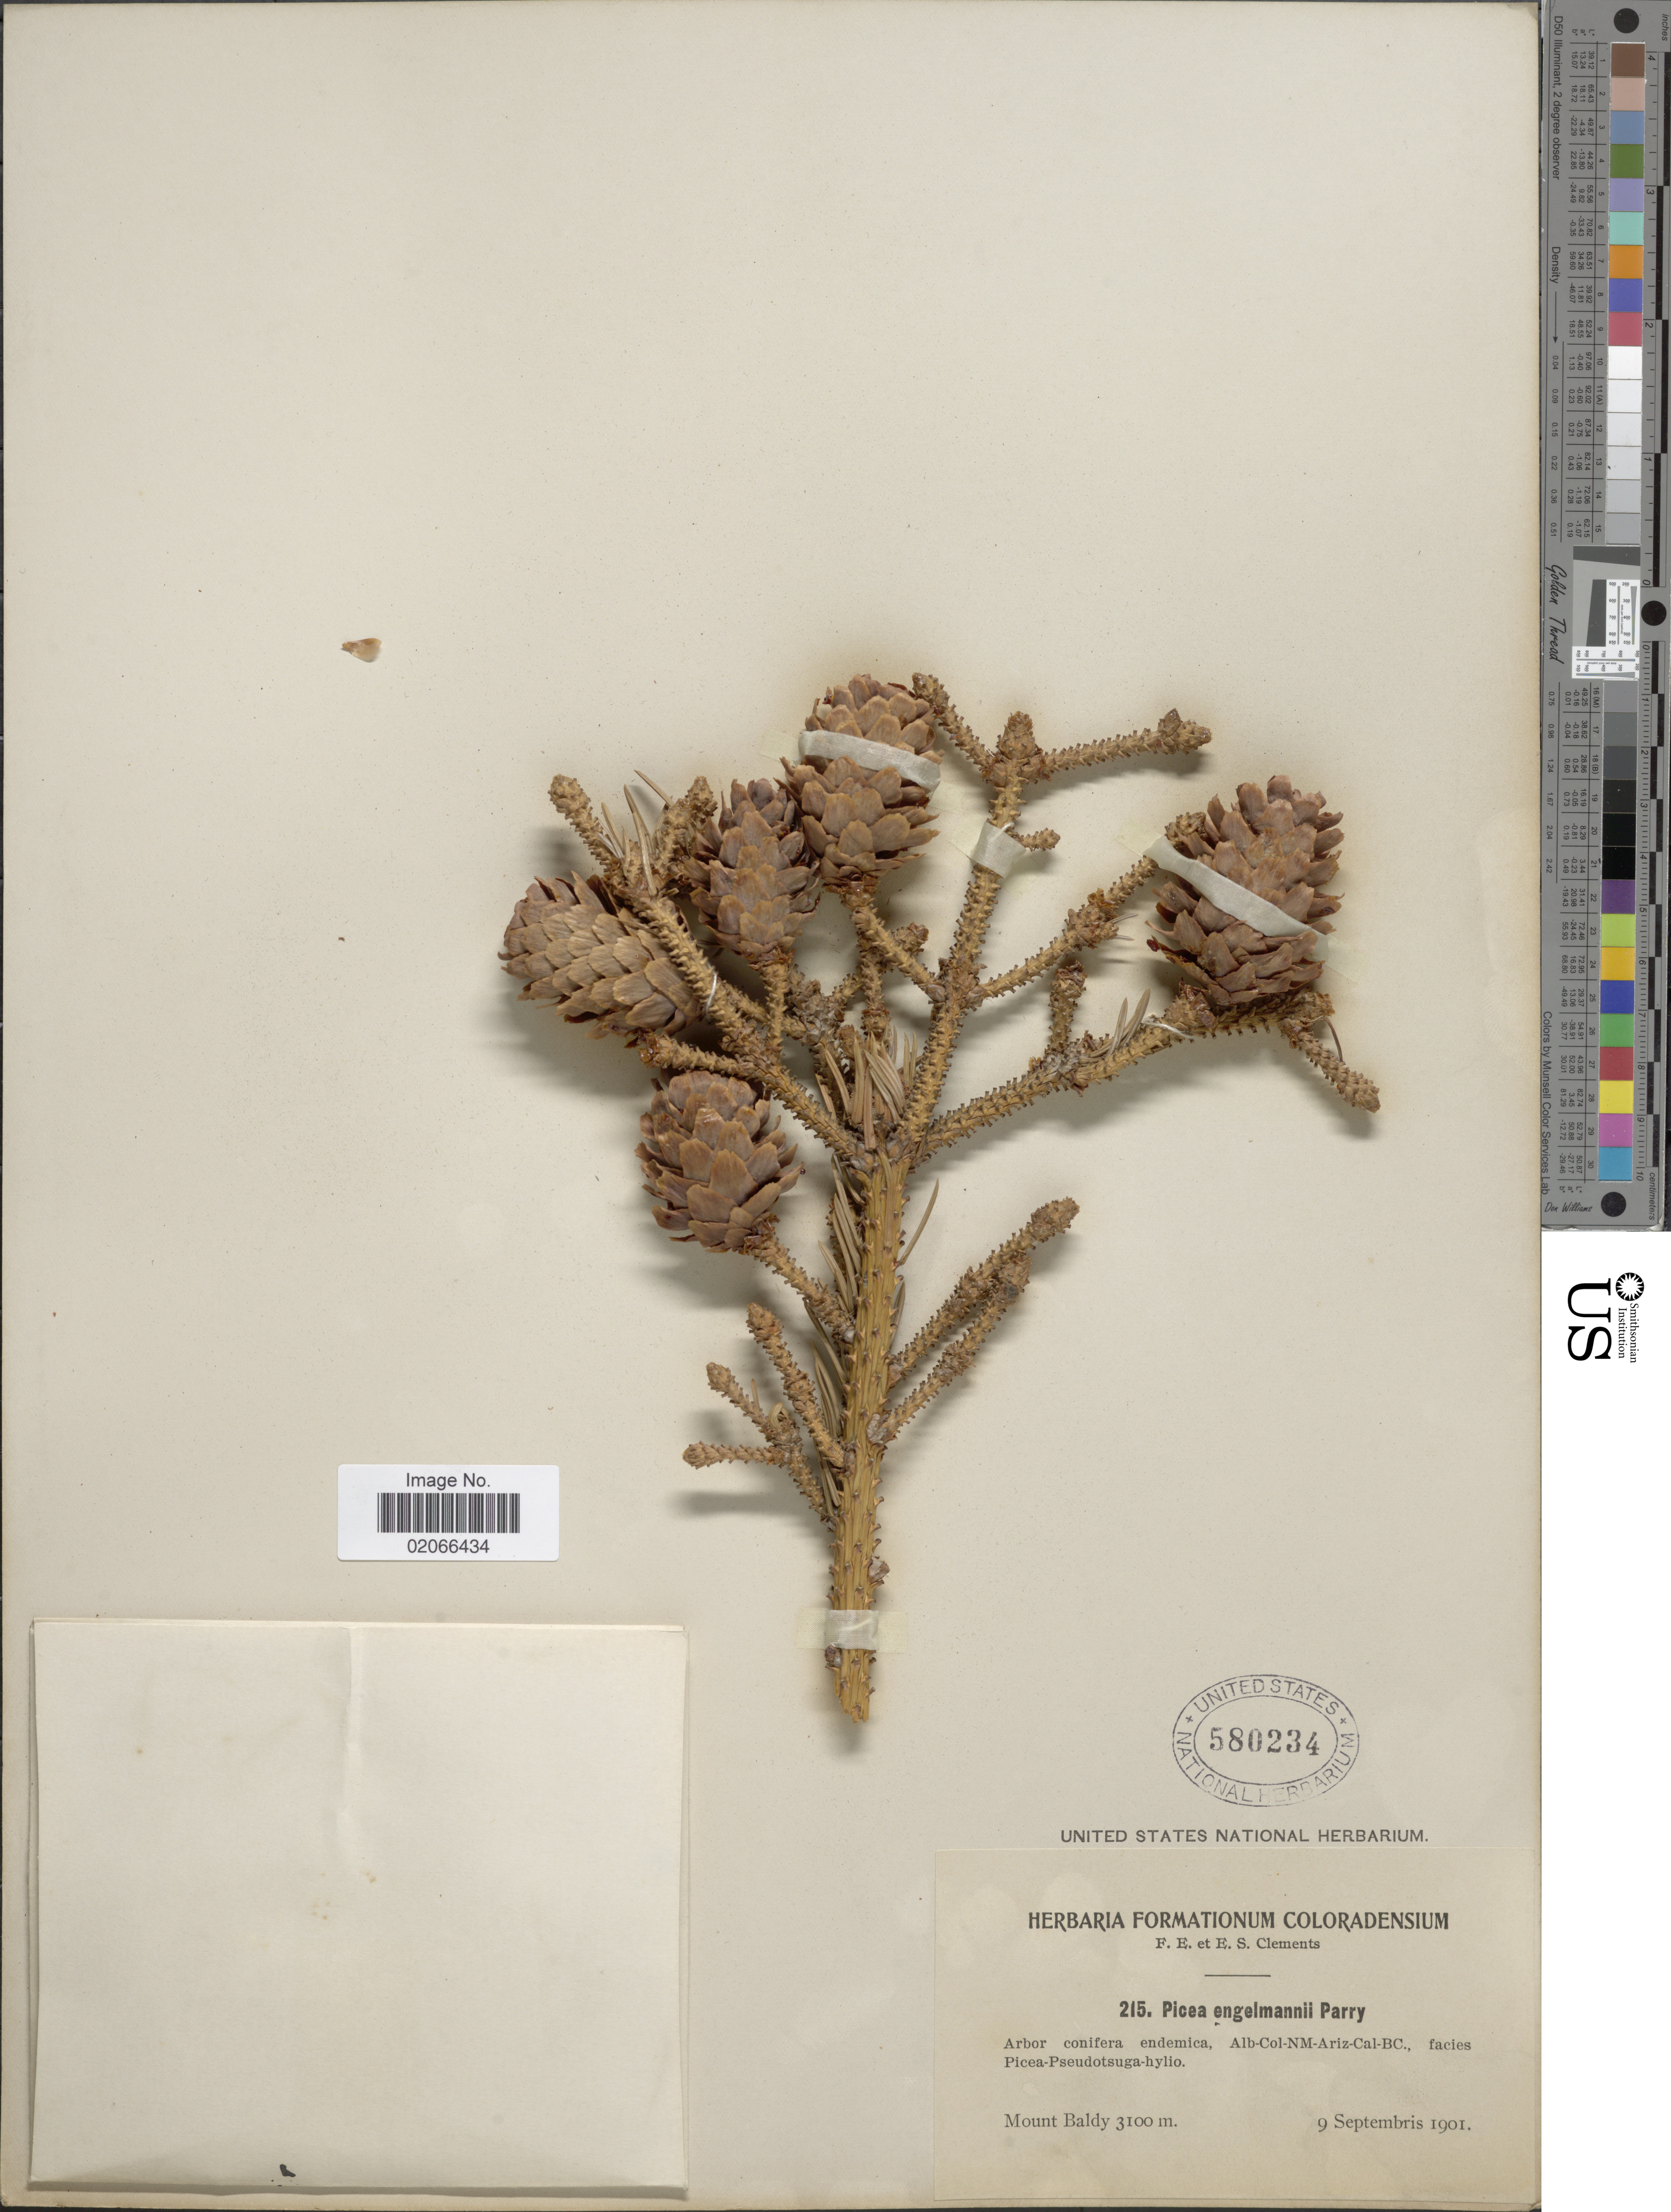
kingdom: Plantae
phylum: Tracheophyta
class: Pinopsida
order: Pinales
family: Pinaceae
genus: Picea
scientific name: Picea engelmannii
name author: Parry ex Engelm.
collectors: F. E. Clements & E. S. Clements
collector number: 215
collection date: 1901-09-09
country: United States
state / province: Colorado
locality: Mount Baldy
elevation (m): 3100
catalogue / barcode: US 580234